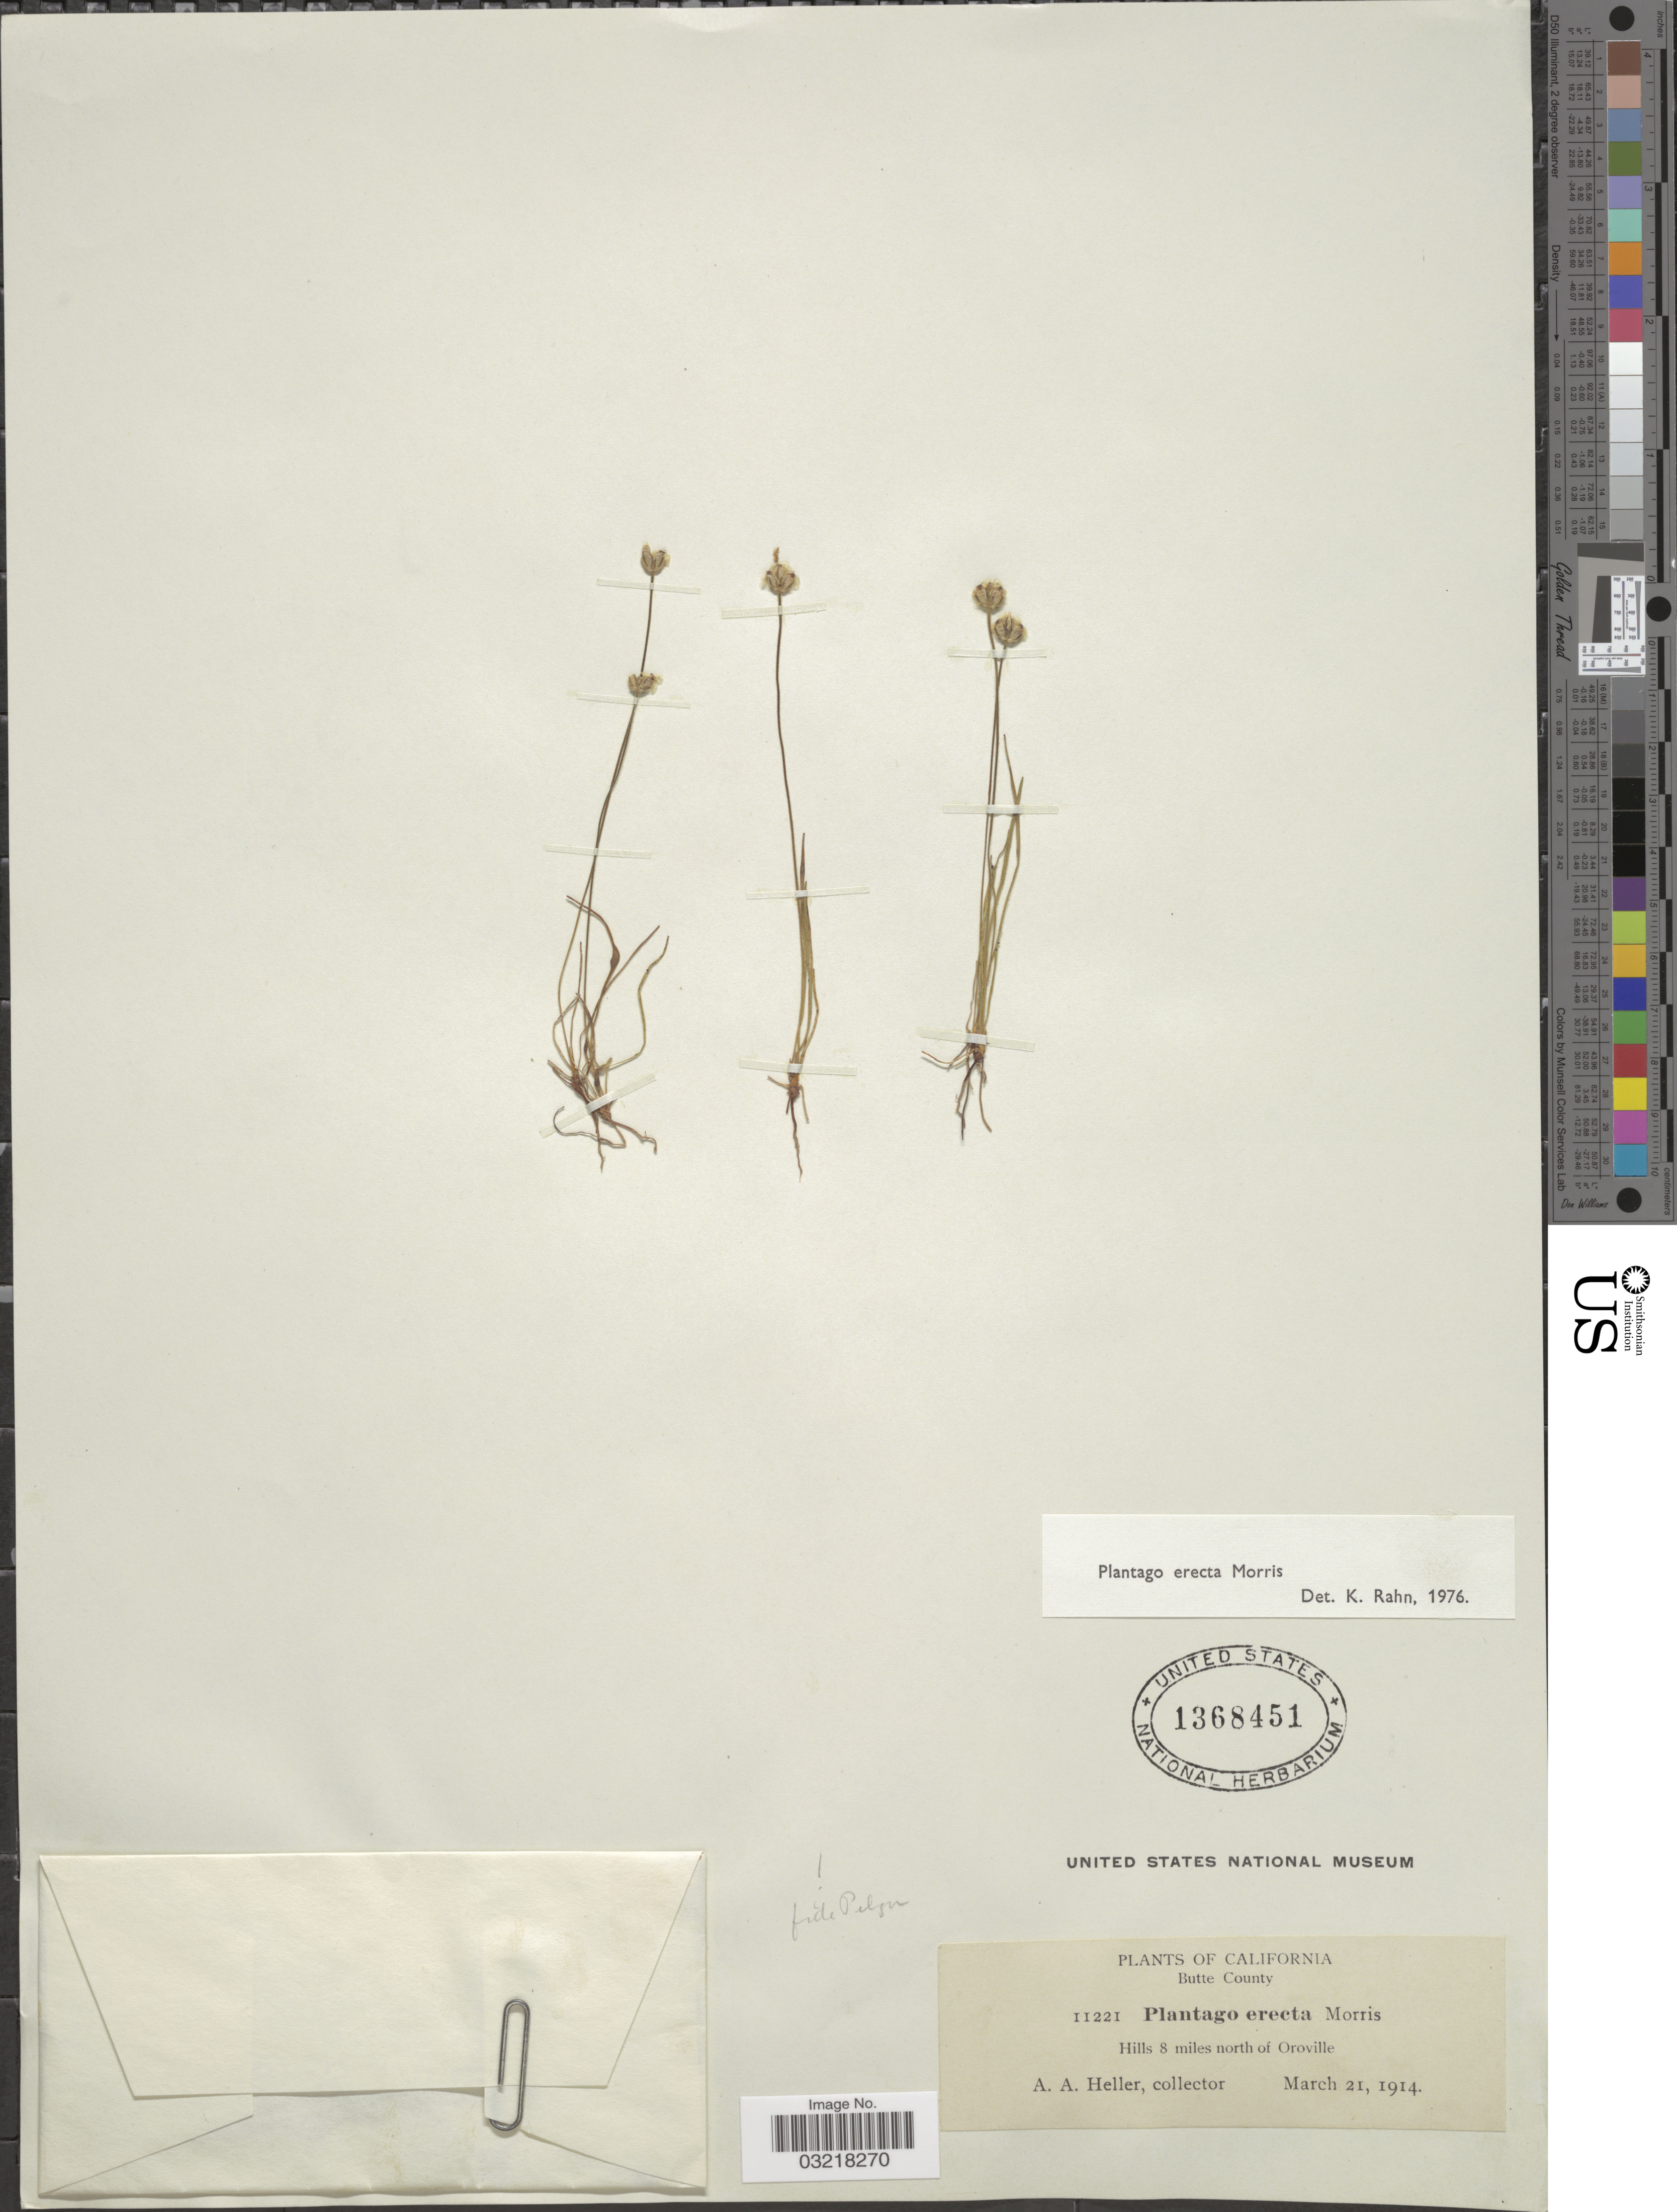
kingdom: Plantae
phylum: Tracheophyta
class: Magnoliopsida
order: Lamiales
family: Plantaginaceae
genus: Plantago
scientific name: Plantago erecta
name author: Morris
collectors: A. A. Heller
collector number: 11221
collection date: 1914-03-21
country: United States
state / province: California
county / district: Butte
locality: Butte County. Hills 8 miles north of Oroville.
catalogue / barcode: US 1368451